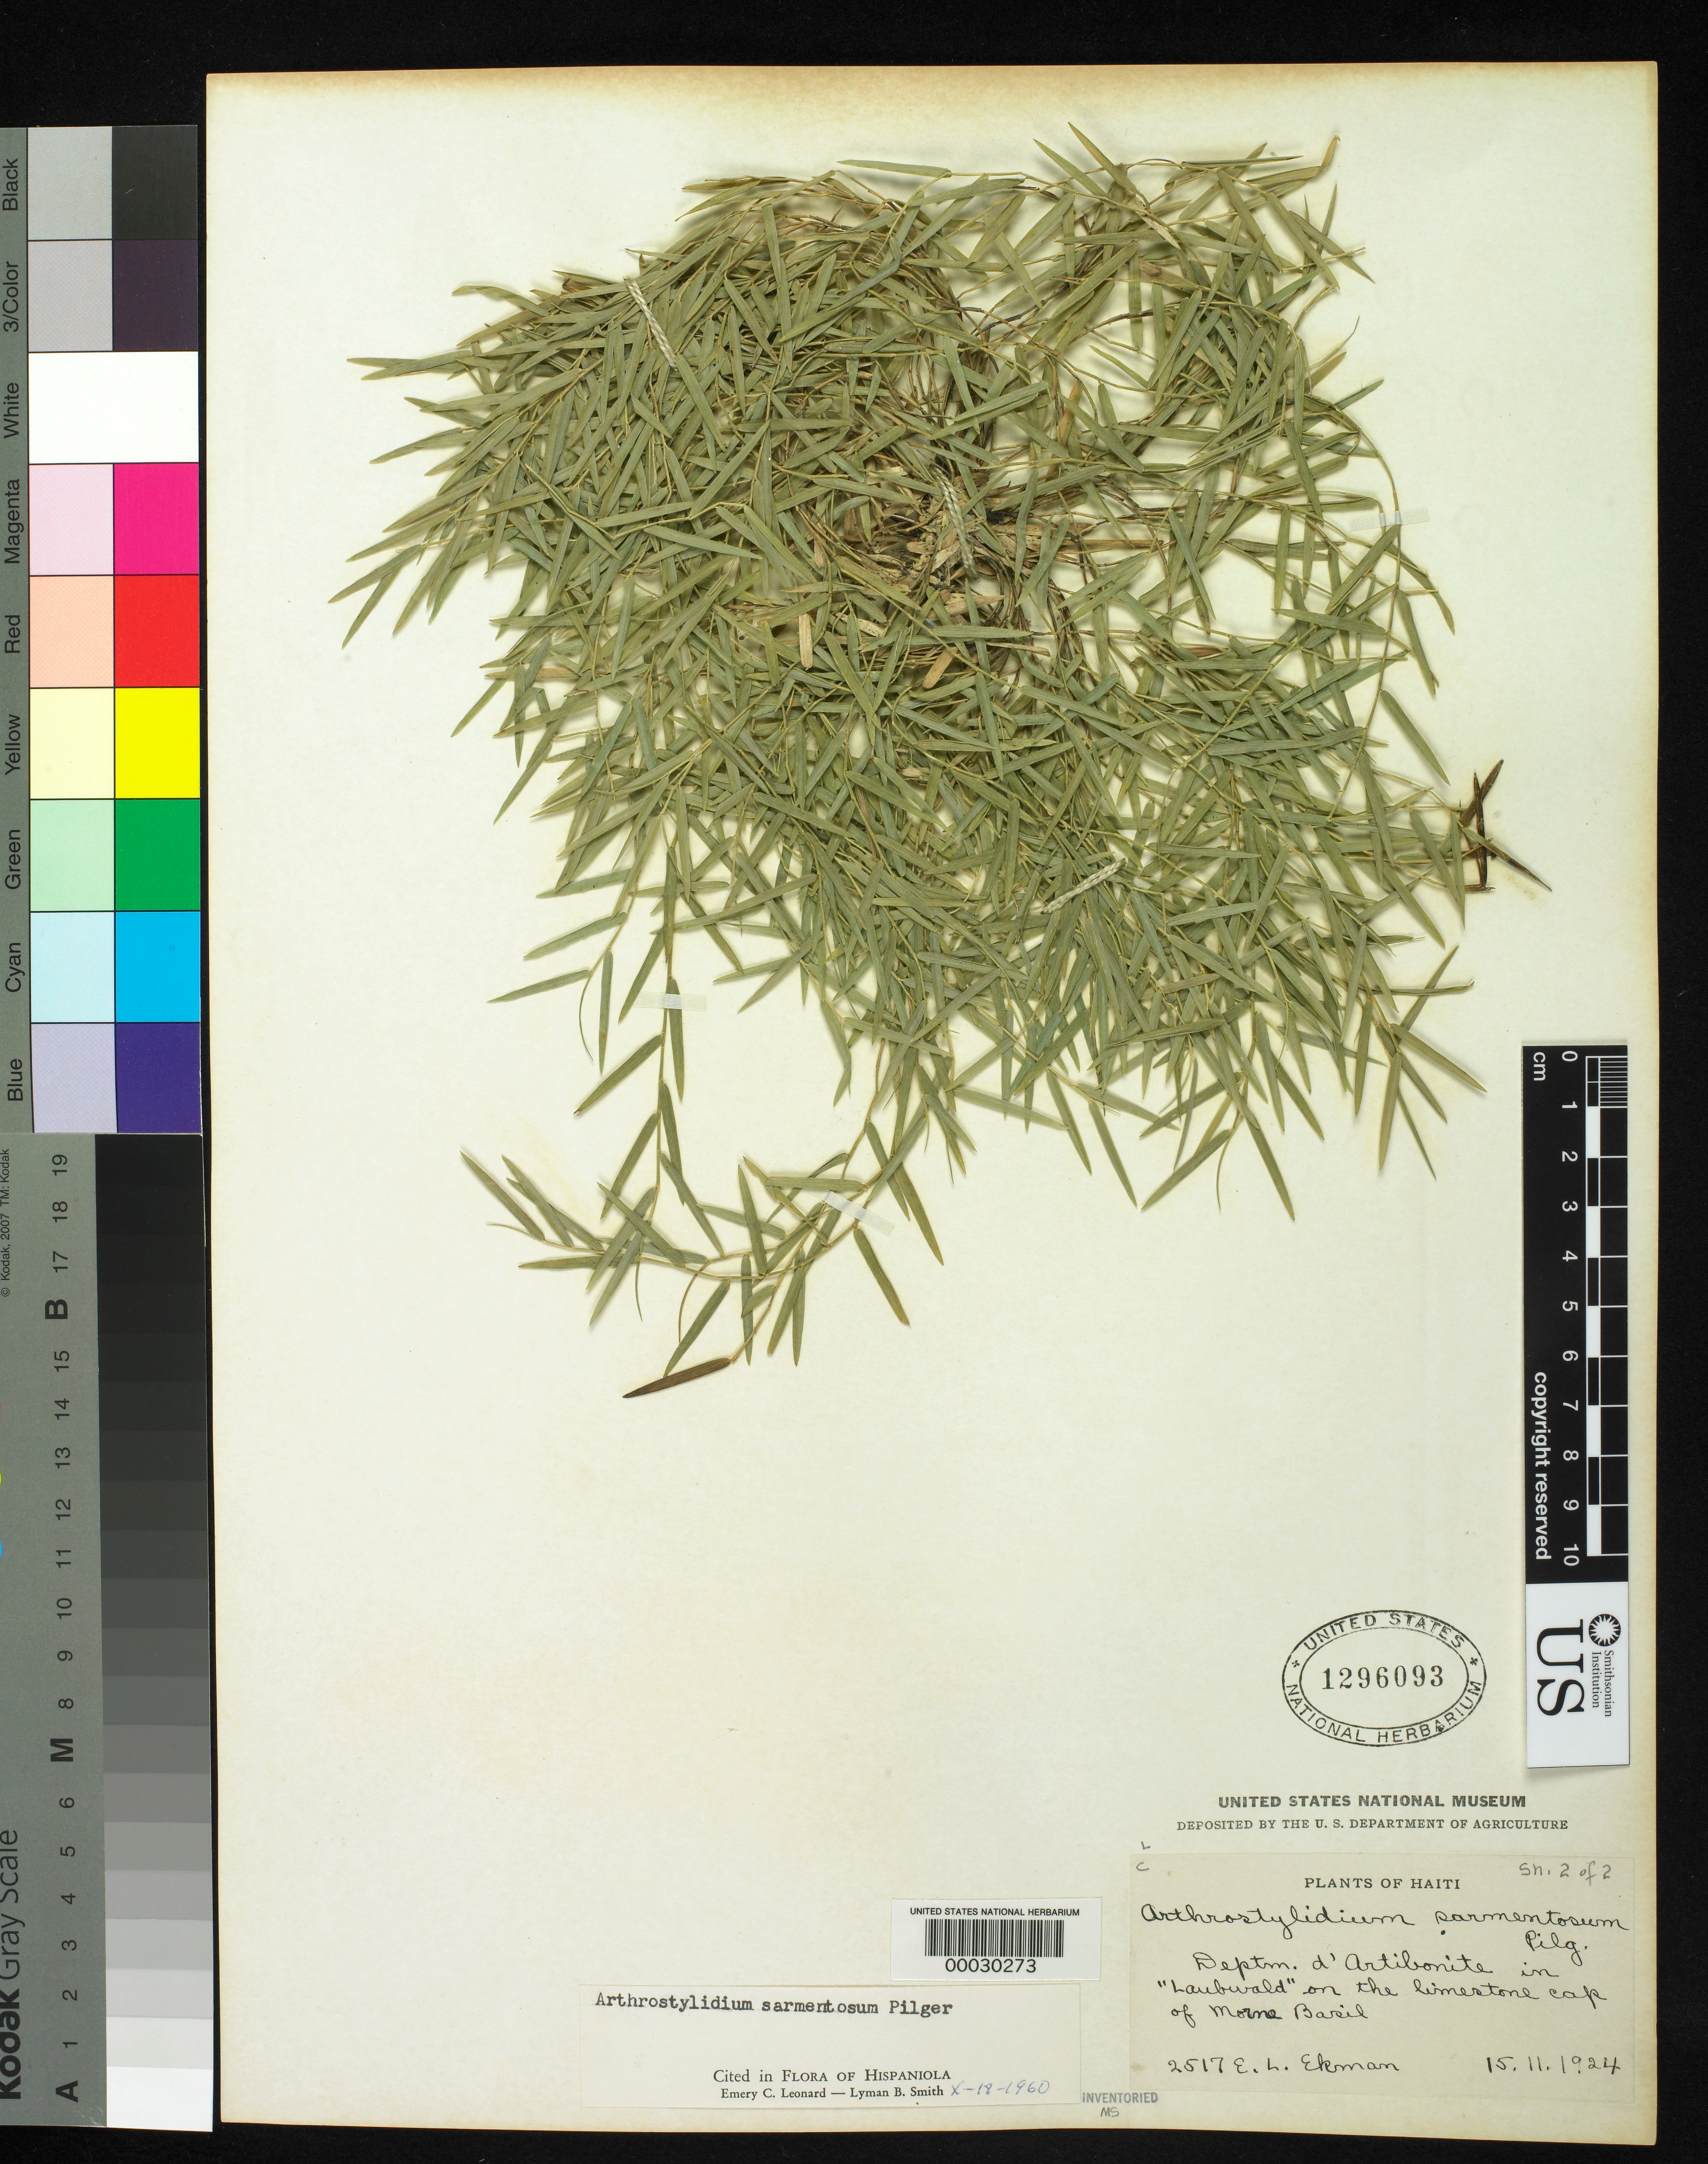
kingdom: Plantae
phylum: Tracheophyta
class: Liliopsida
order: Poales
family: Poaceae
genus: Arthrostylidium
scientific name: Arthrostylidium sarmentosum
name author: Pilg. in Urb.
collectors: E. L. Ekman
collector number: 2517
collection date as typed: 15 Nov 1924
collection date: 1924-11-15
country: Haiti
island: Hispaniola Island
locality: Morne basil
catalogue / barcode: US 1296093